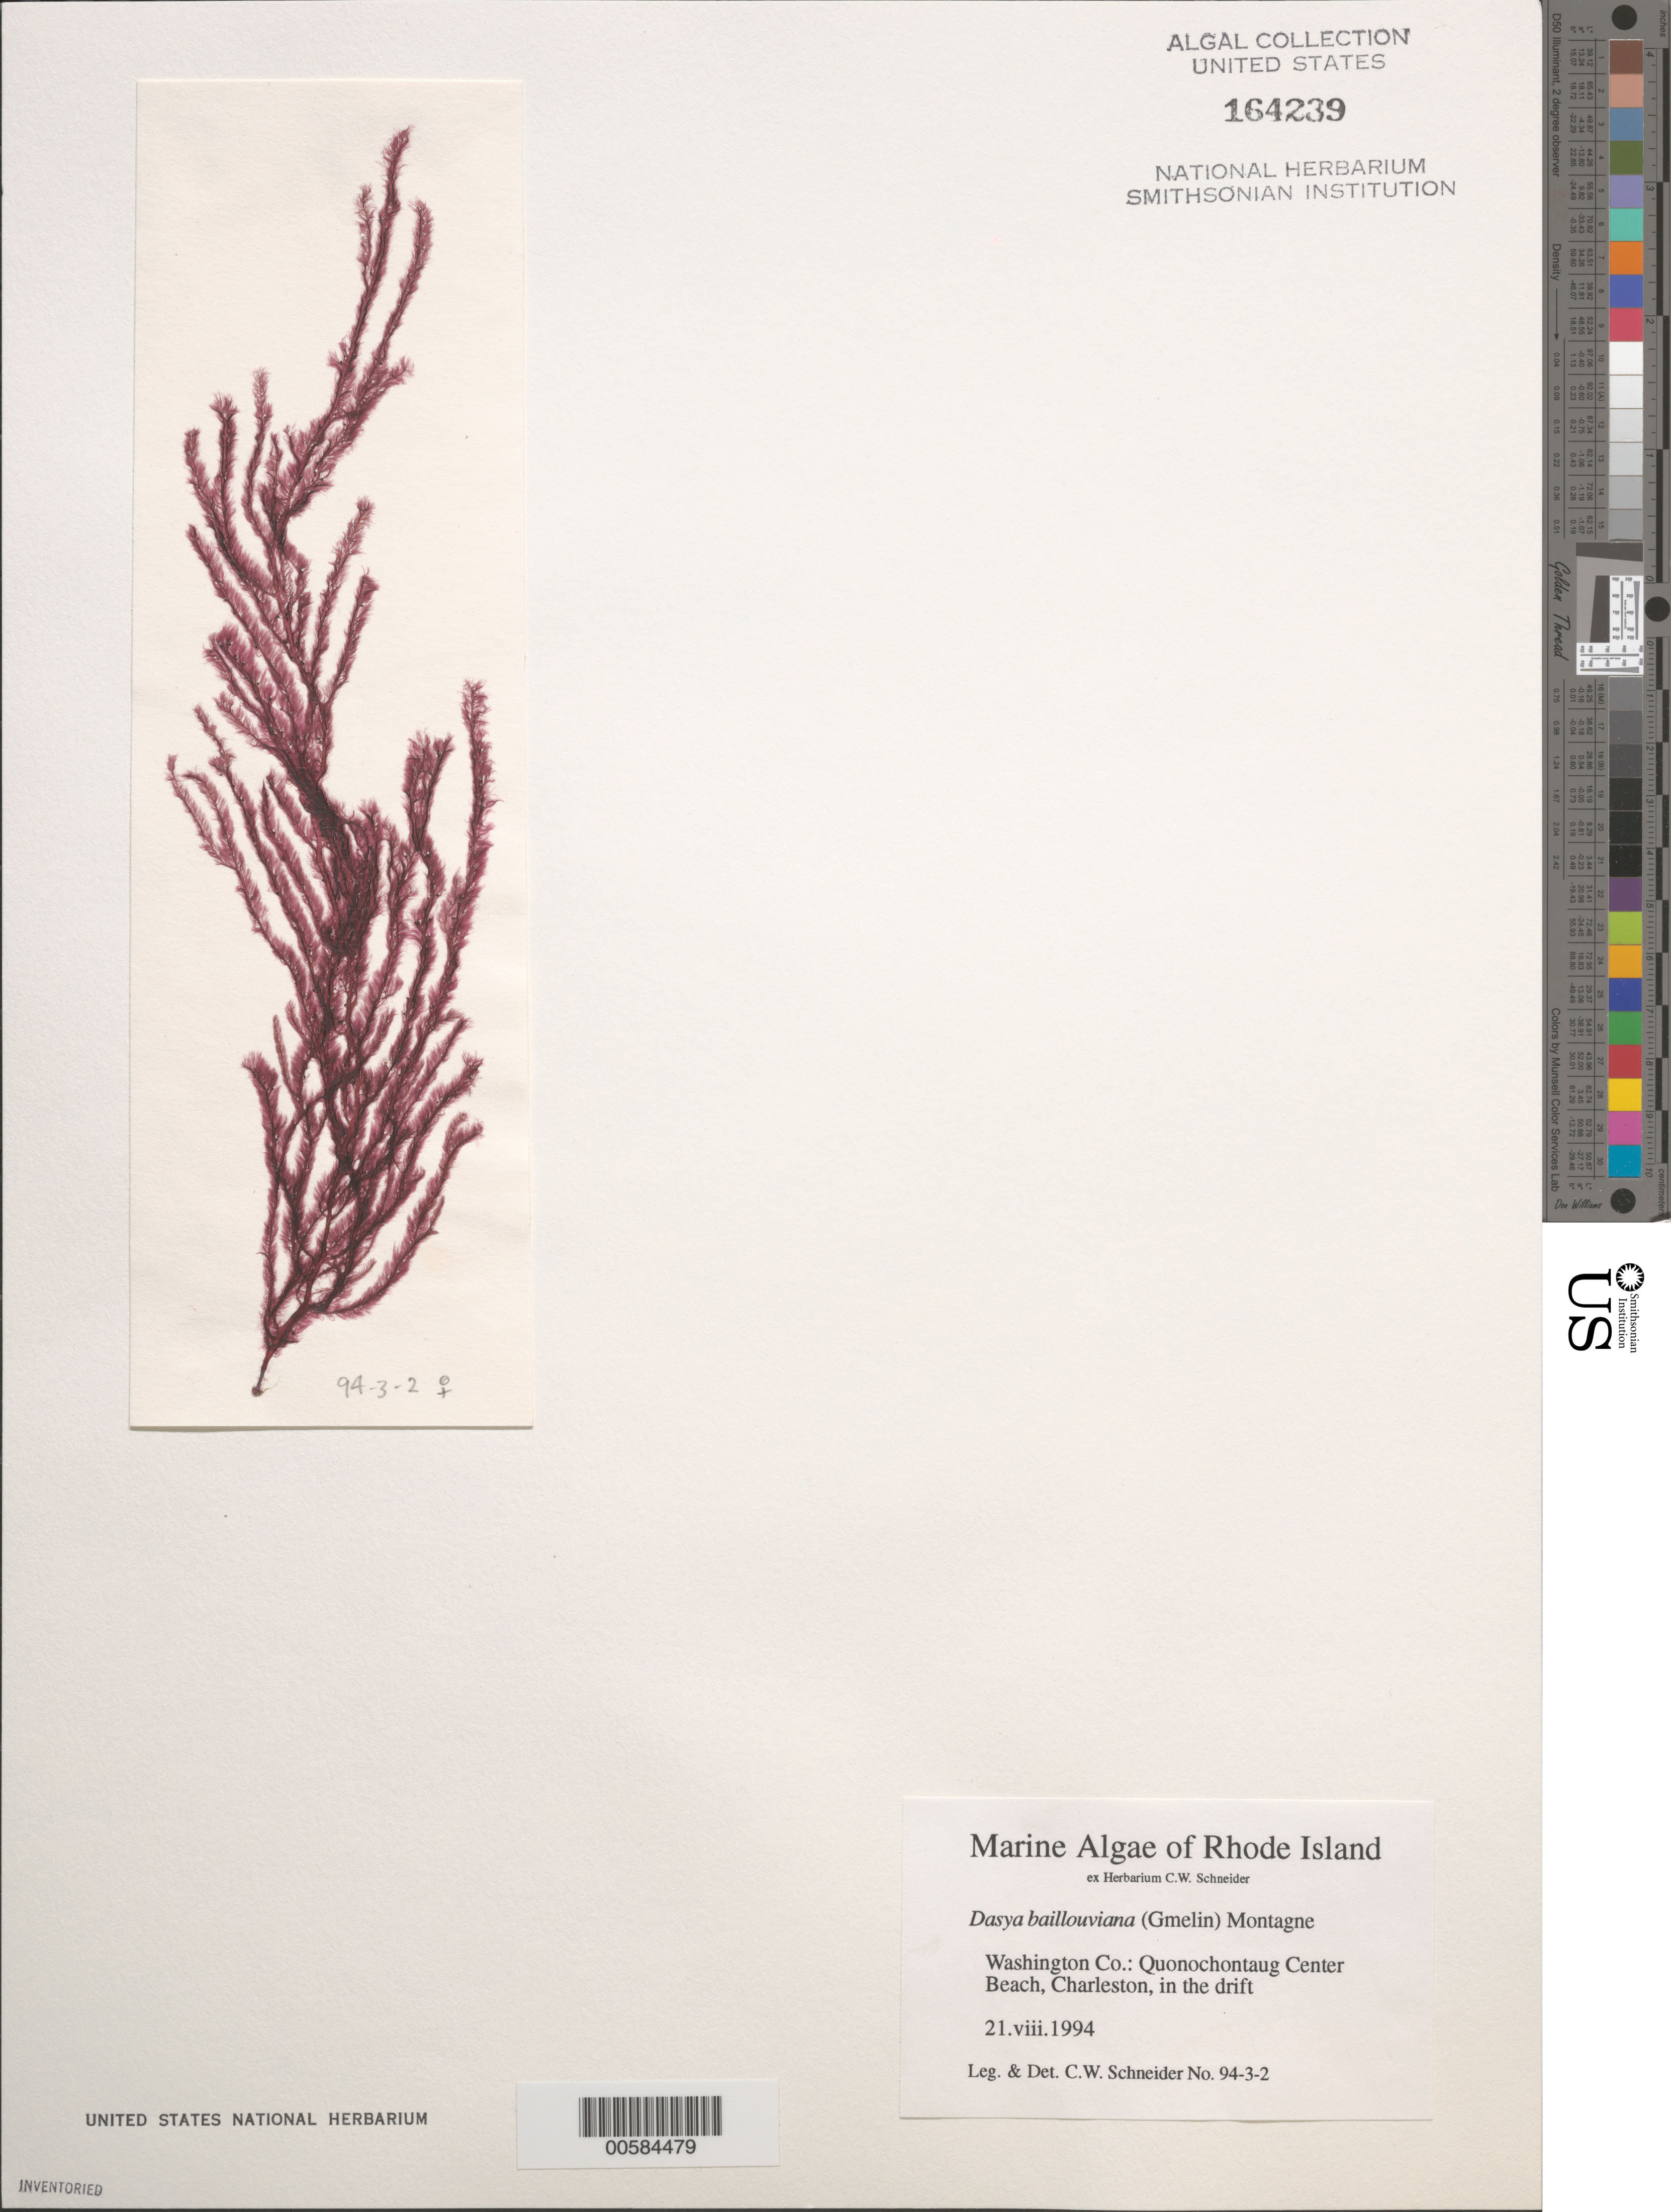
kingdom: Plantae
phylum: Rhodophyta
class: Florideophyceae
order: Ceramiales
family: Dasyaceae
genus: Dasya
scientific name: Dasya pedicellata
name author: (C. Agardh) C. Agardh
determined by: Algae name updating Project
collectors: C. W. Schneider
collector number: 94-3-2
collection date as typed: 21 Aug 1994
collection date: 1994-08-21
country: United States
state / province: Rhode Island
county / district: Washington County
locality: Quonochontaug center beach, Charleston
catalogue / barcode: US 164239